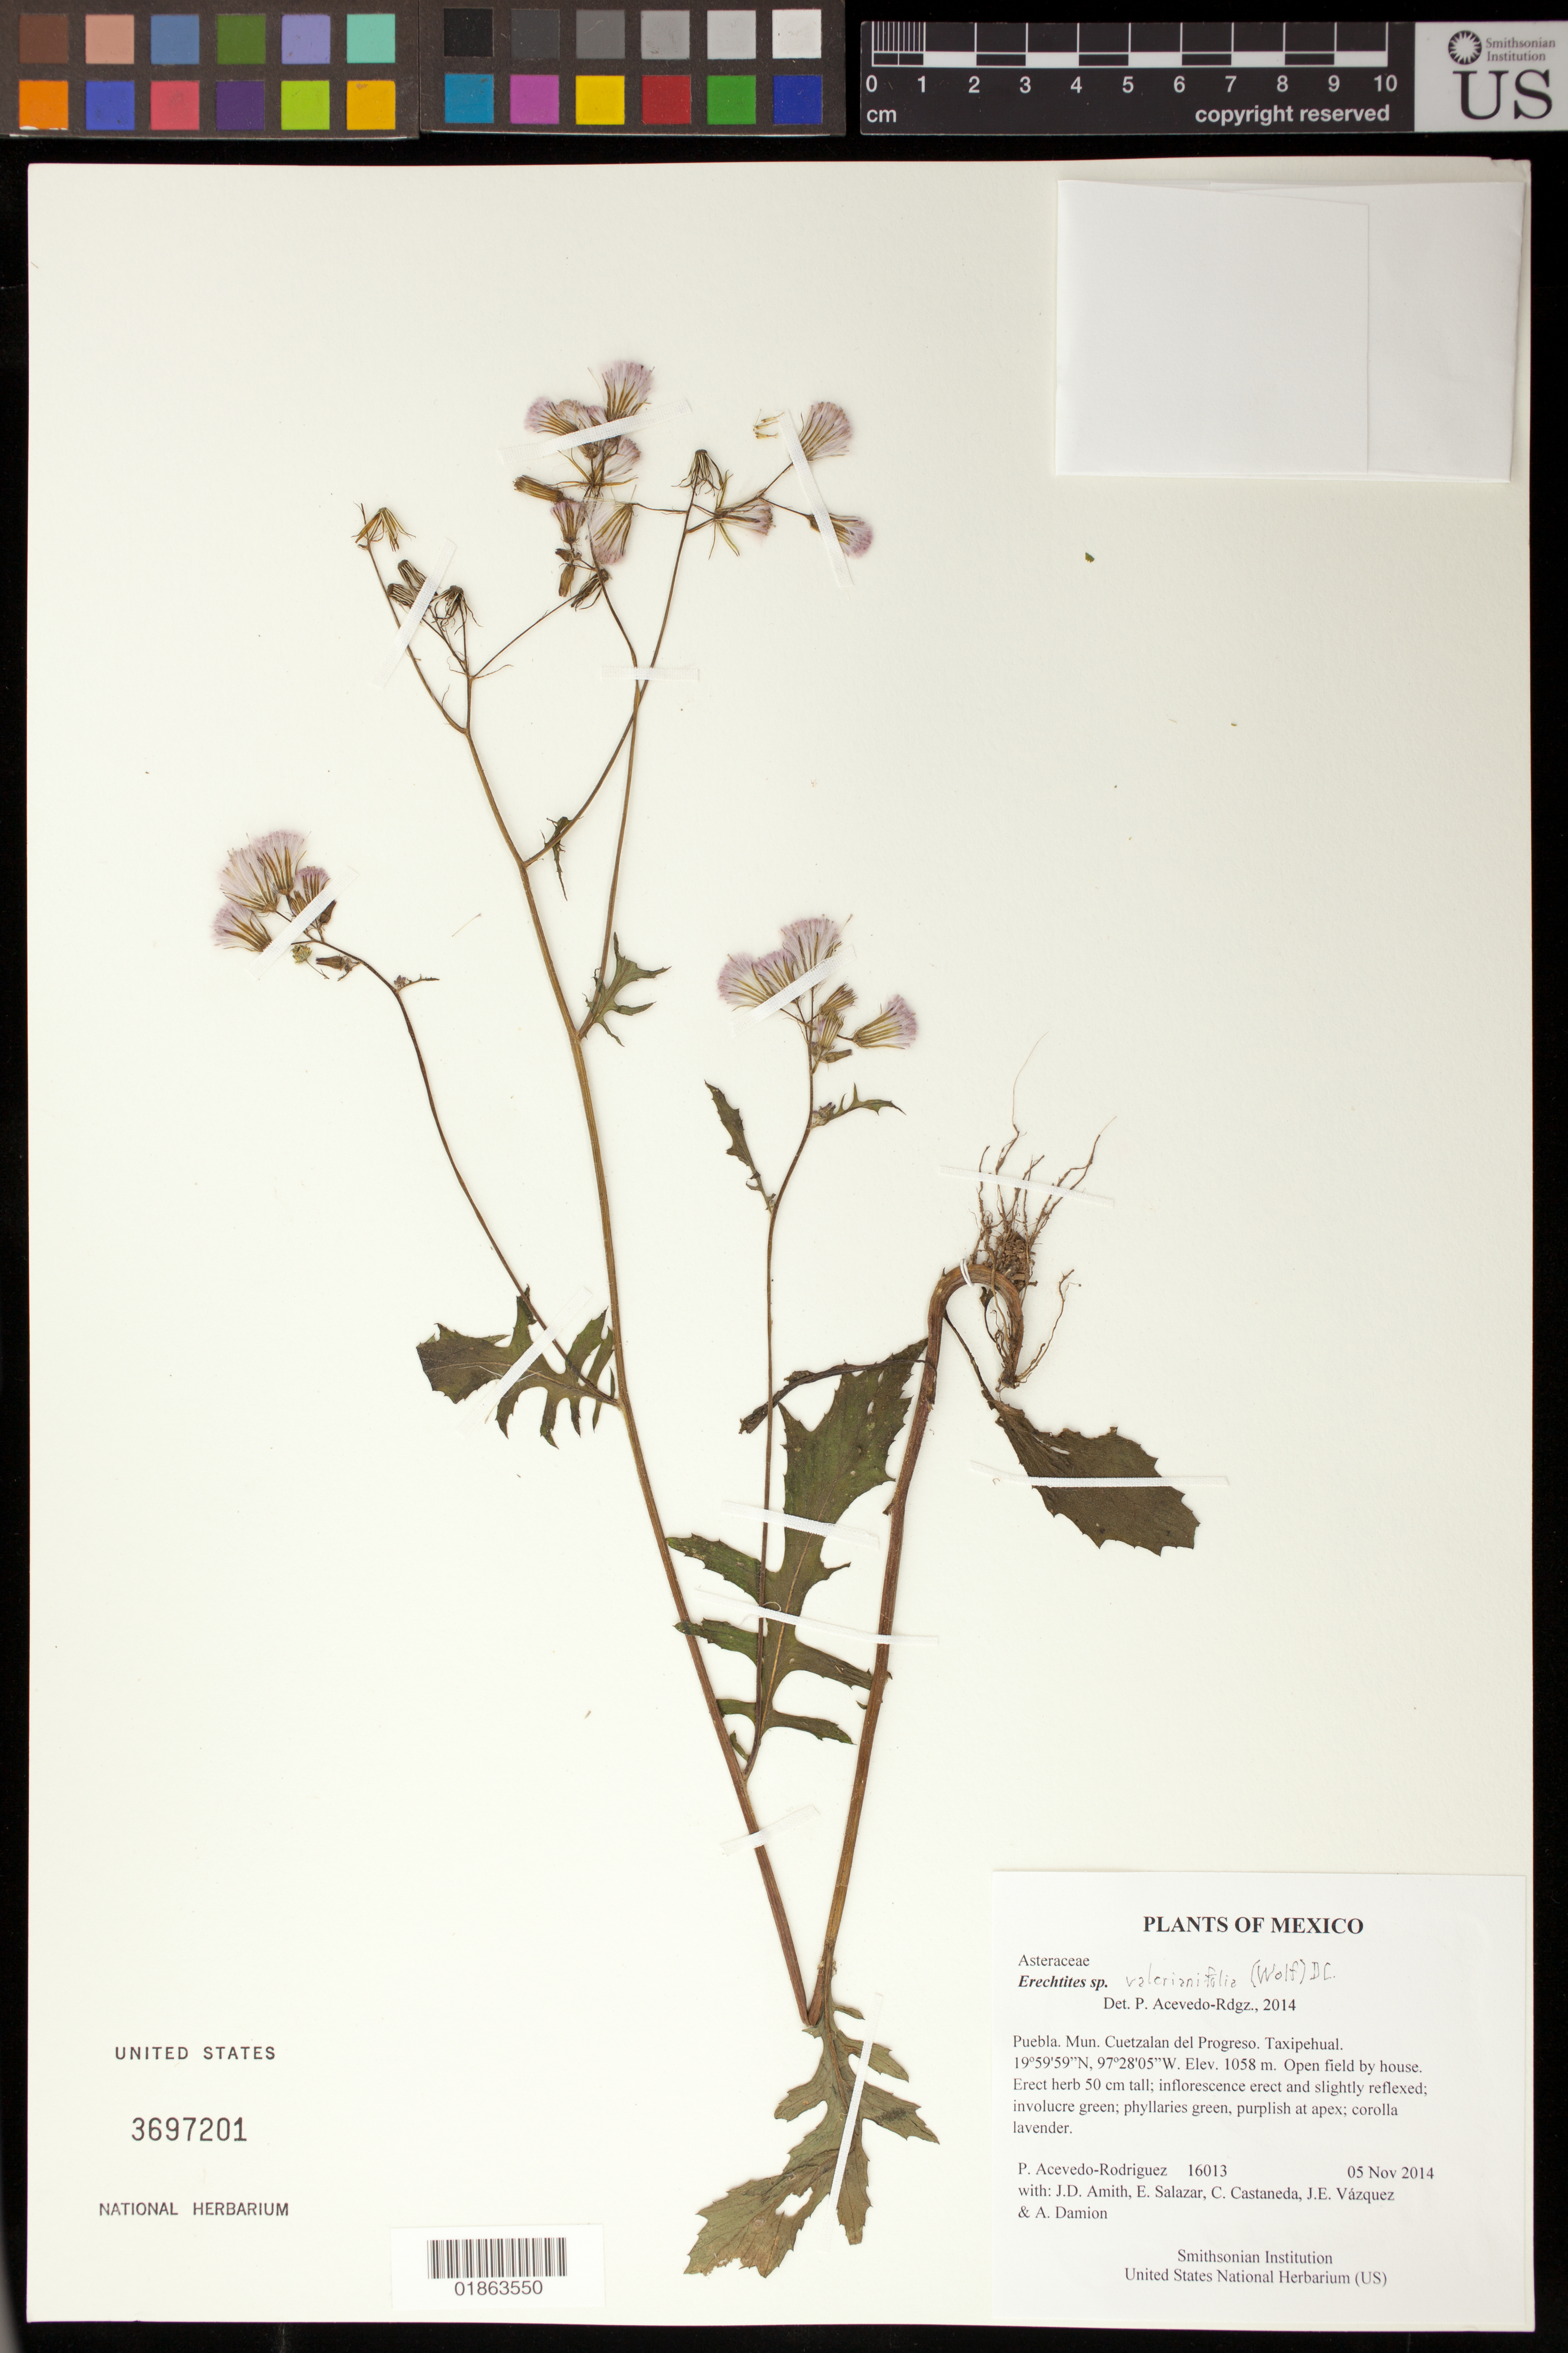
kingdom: Plantae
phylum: Tracheophyta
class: Magnoliopsida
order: Asterales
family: Asteraceae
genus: Erechtites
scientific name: Erechtites valerianifolius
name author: (Link ex Spreng.) DC.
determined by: Robinson, Harold E., (US)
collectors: P. Acevedo-Rodr., J. D. Amith, E. Salazar, C. Castaneda, J. E. Vázquez & A. Damion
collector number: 16013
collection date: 2014-11-05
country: Mexico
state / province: Puebla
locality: Mun. Cuetzalan del Progreso. Taxipehual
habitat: Open field by house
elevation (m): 1058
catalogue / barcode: US 3697201